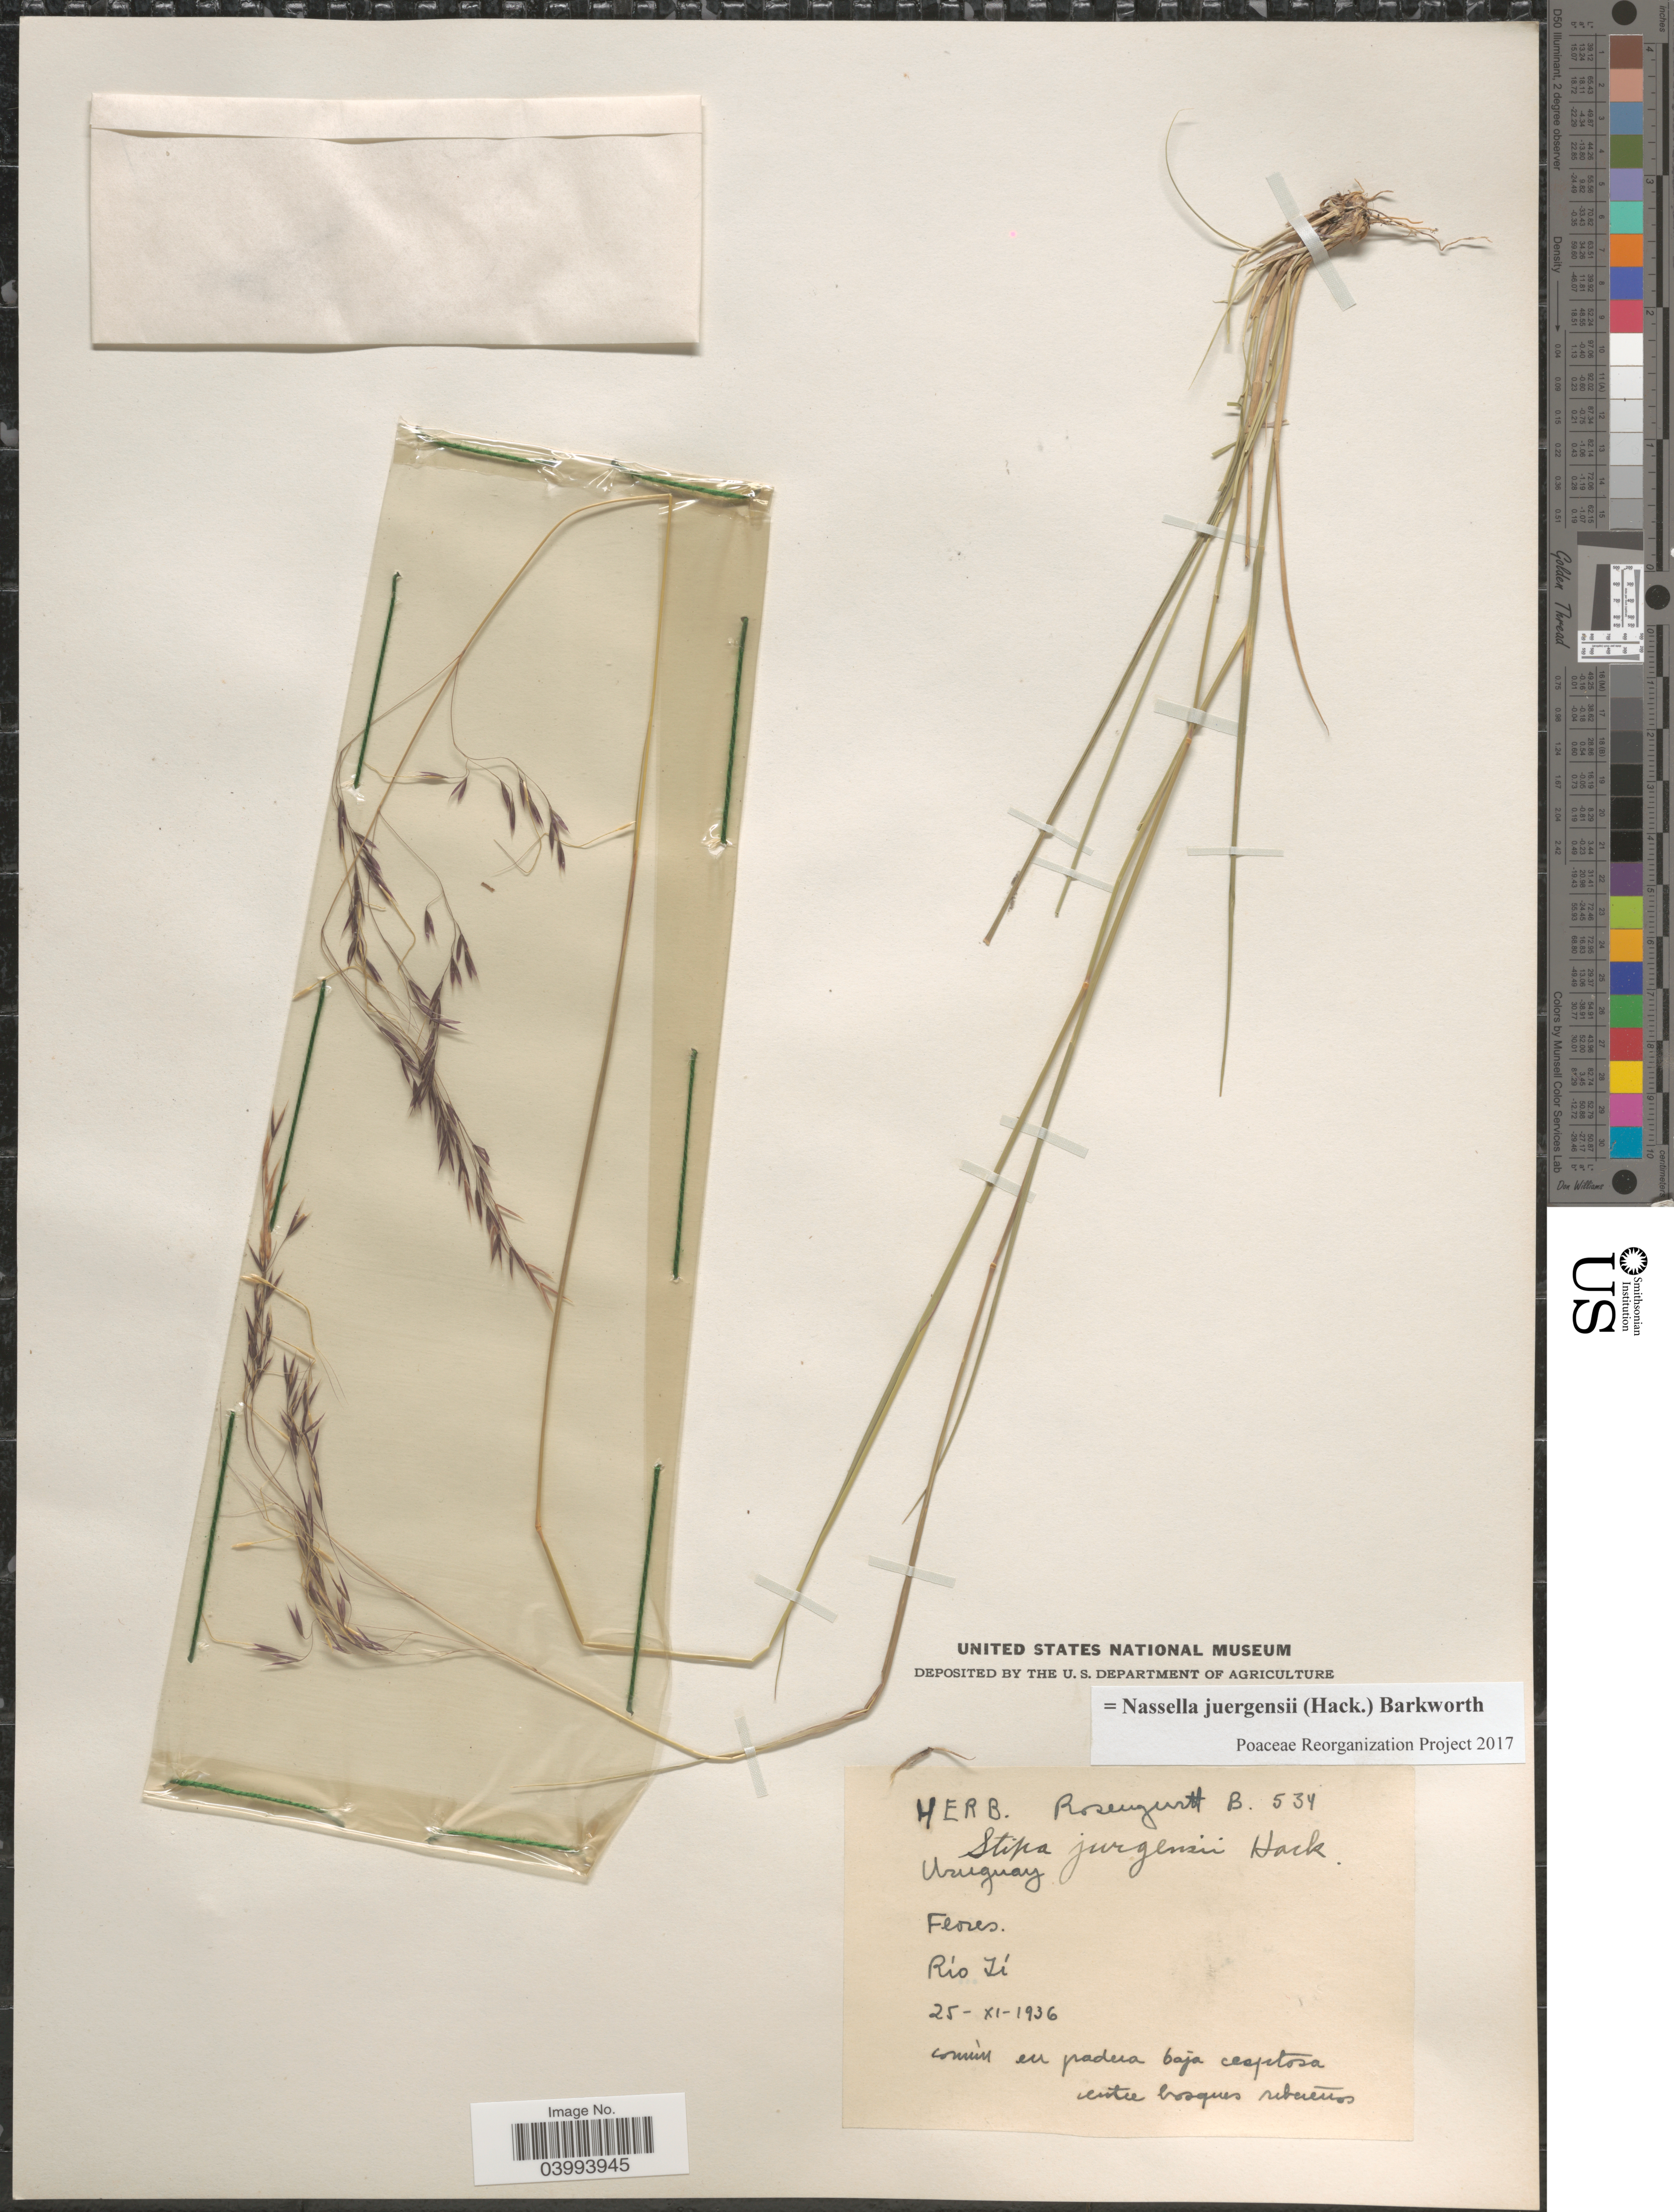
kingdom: Plantae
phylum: Tracheophyta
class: Liliopsida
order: Poales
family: Poaceae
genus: Nassella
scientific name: Nassella juergensii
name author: (Hack.) Barkworth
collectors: ex herb. Rosengurtt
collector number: B534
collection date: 1936-11-25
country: Uruguay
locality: Río Yi. Común en padera baja cesptosa entre bosques ribacus.